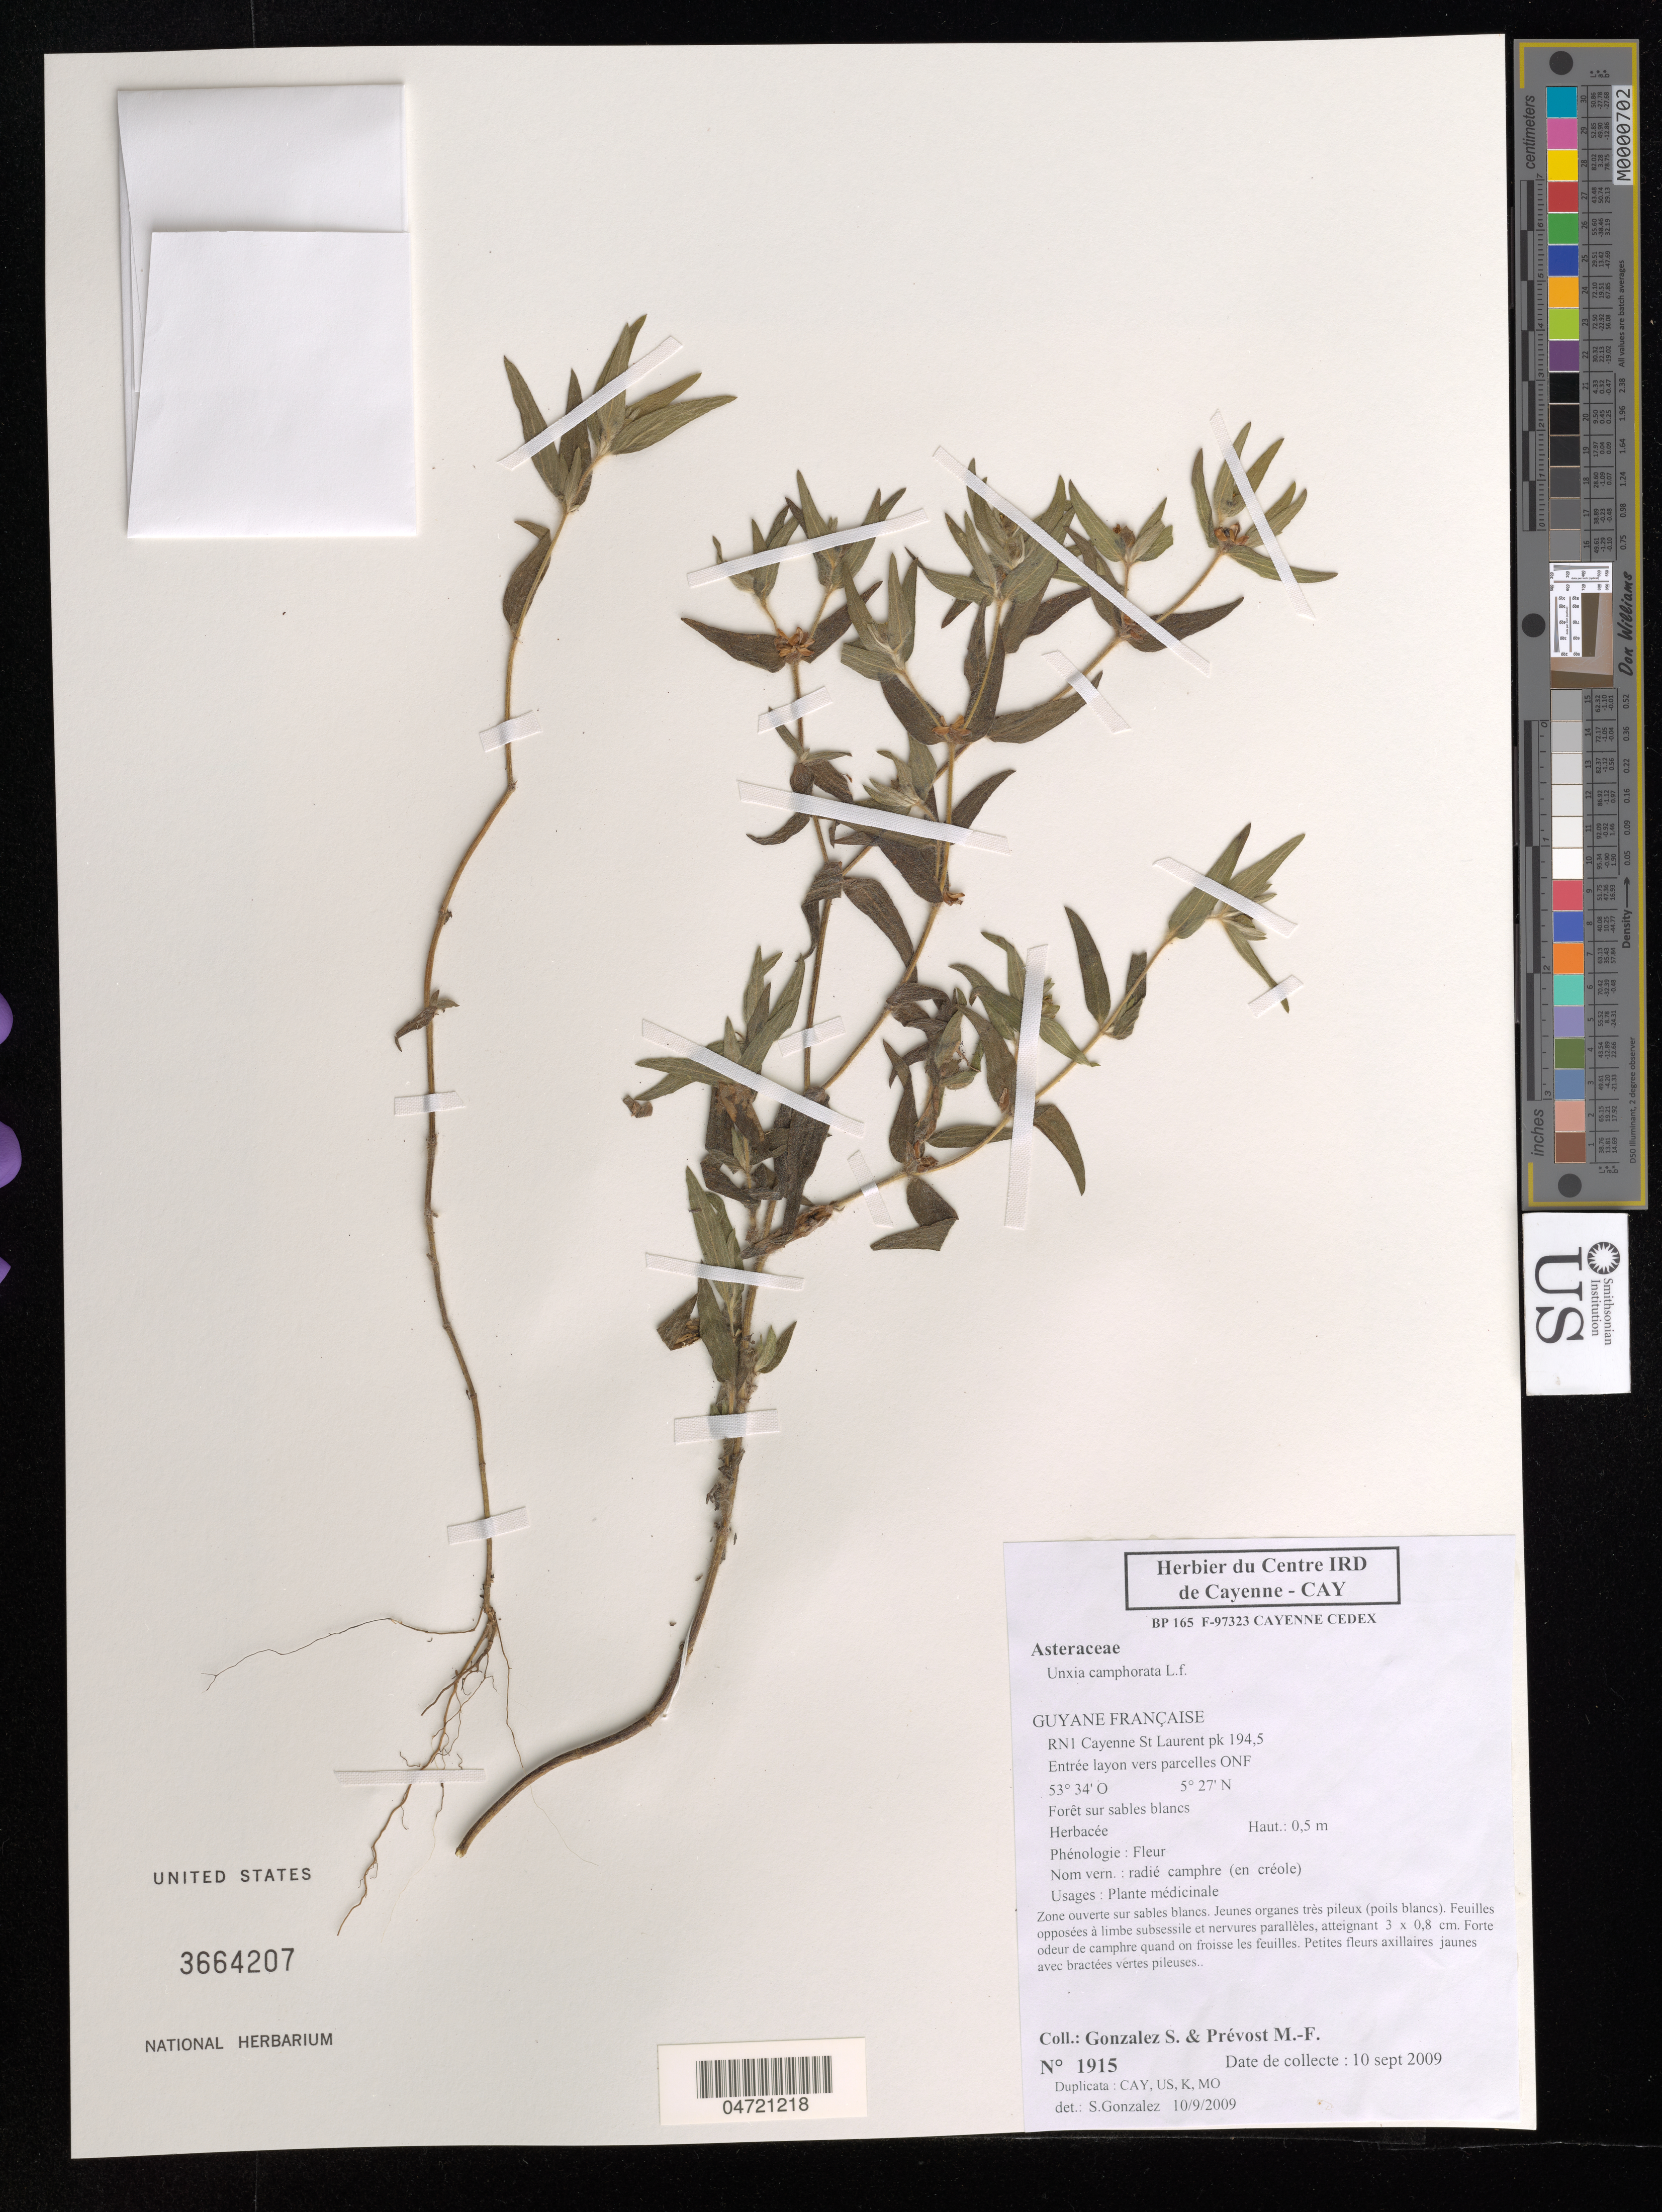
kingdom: Plantae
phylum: Tracheophyta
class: Magnoliopsida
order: Asterales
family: Asteraceae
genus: Unxia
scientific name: Unxia camphorata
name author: L. f.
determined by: Gonzalez, S.; Prévost, M.-F.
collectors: S. González & M.-F. Prévost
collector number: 1915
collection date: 2009-09-10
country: French Guiana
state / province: Cayenne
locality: RN1 Cayenne St Laurent pk 194,5. Entree layon vers percelles ONF.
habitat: Forêt sur sables blancs.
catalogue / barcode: US 3664207